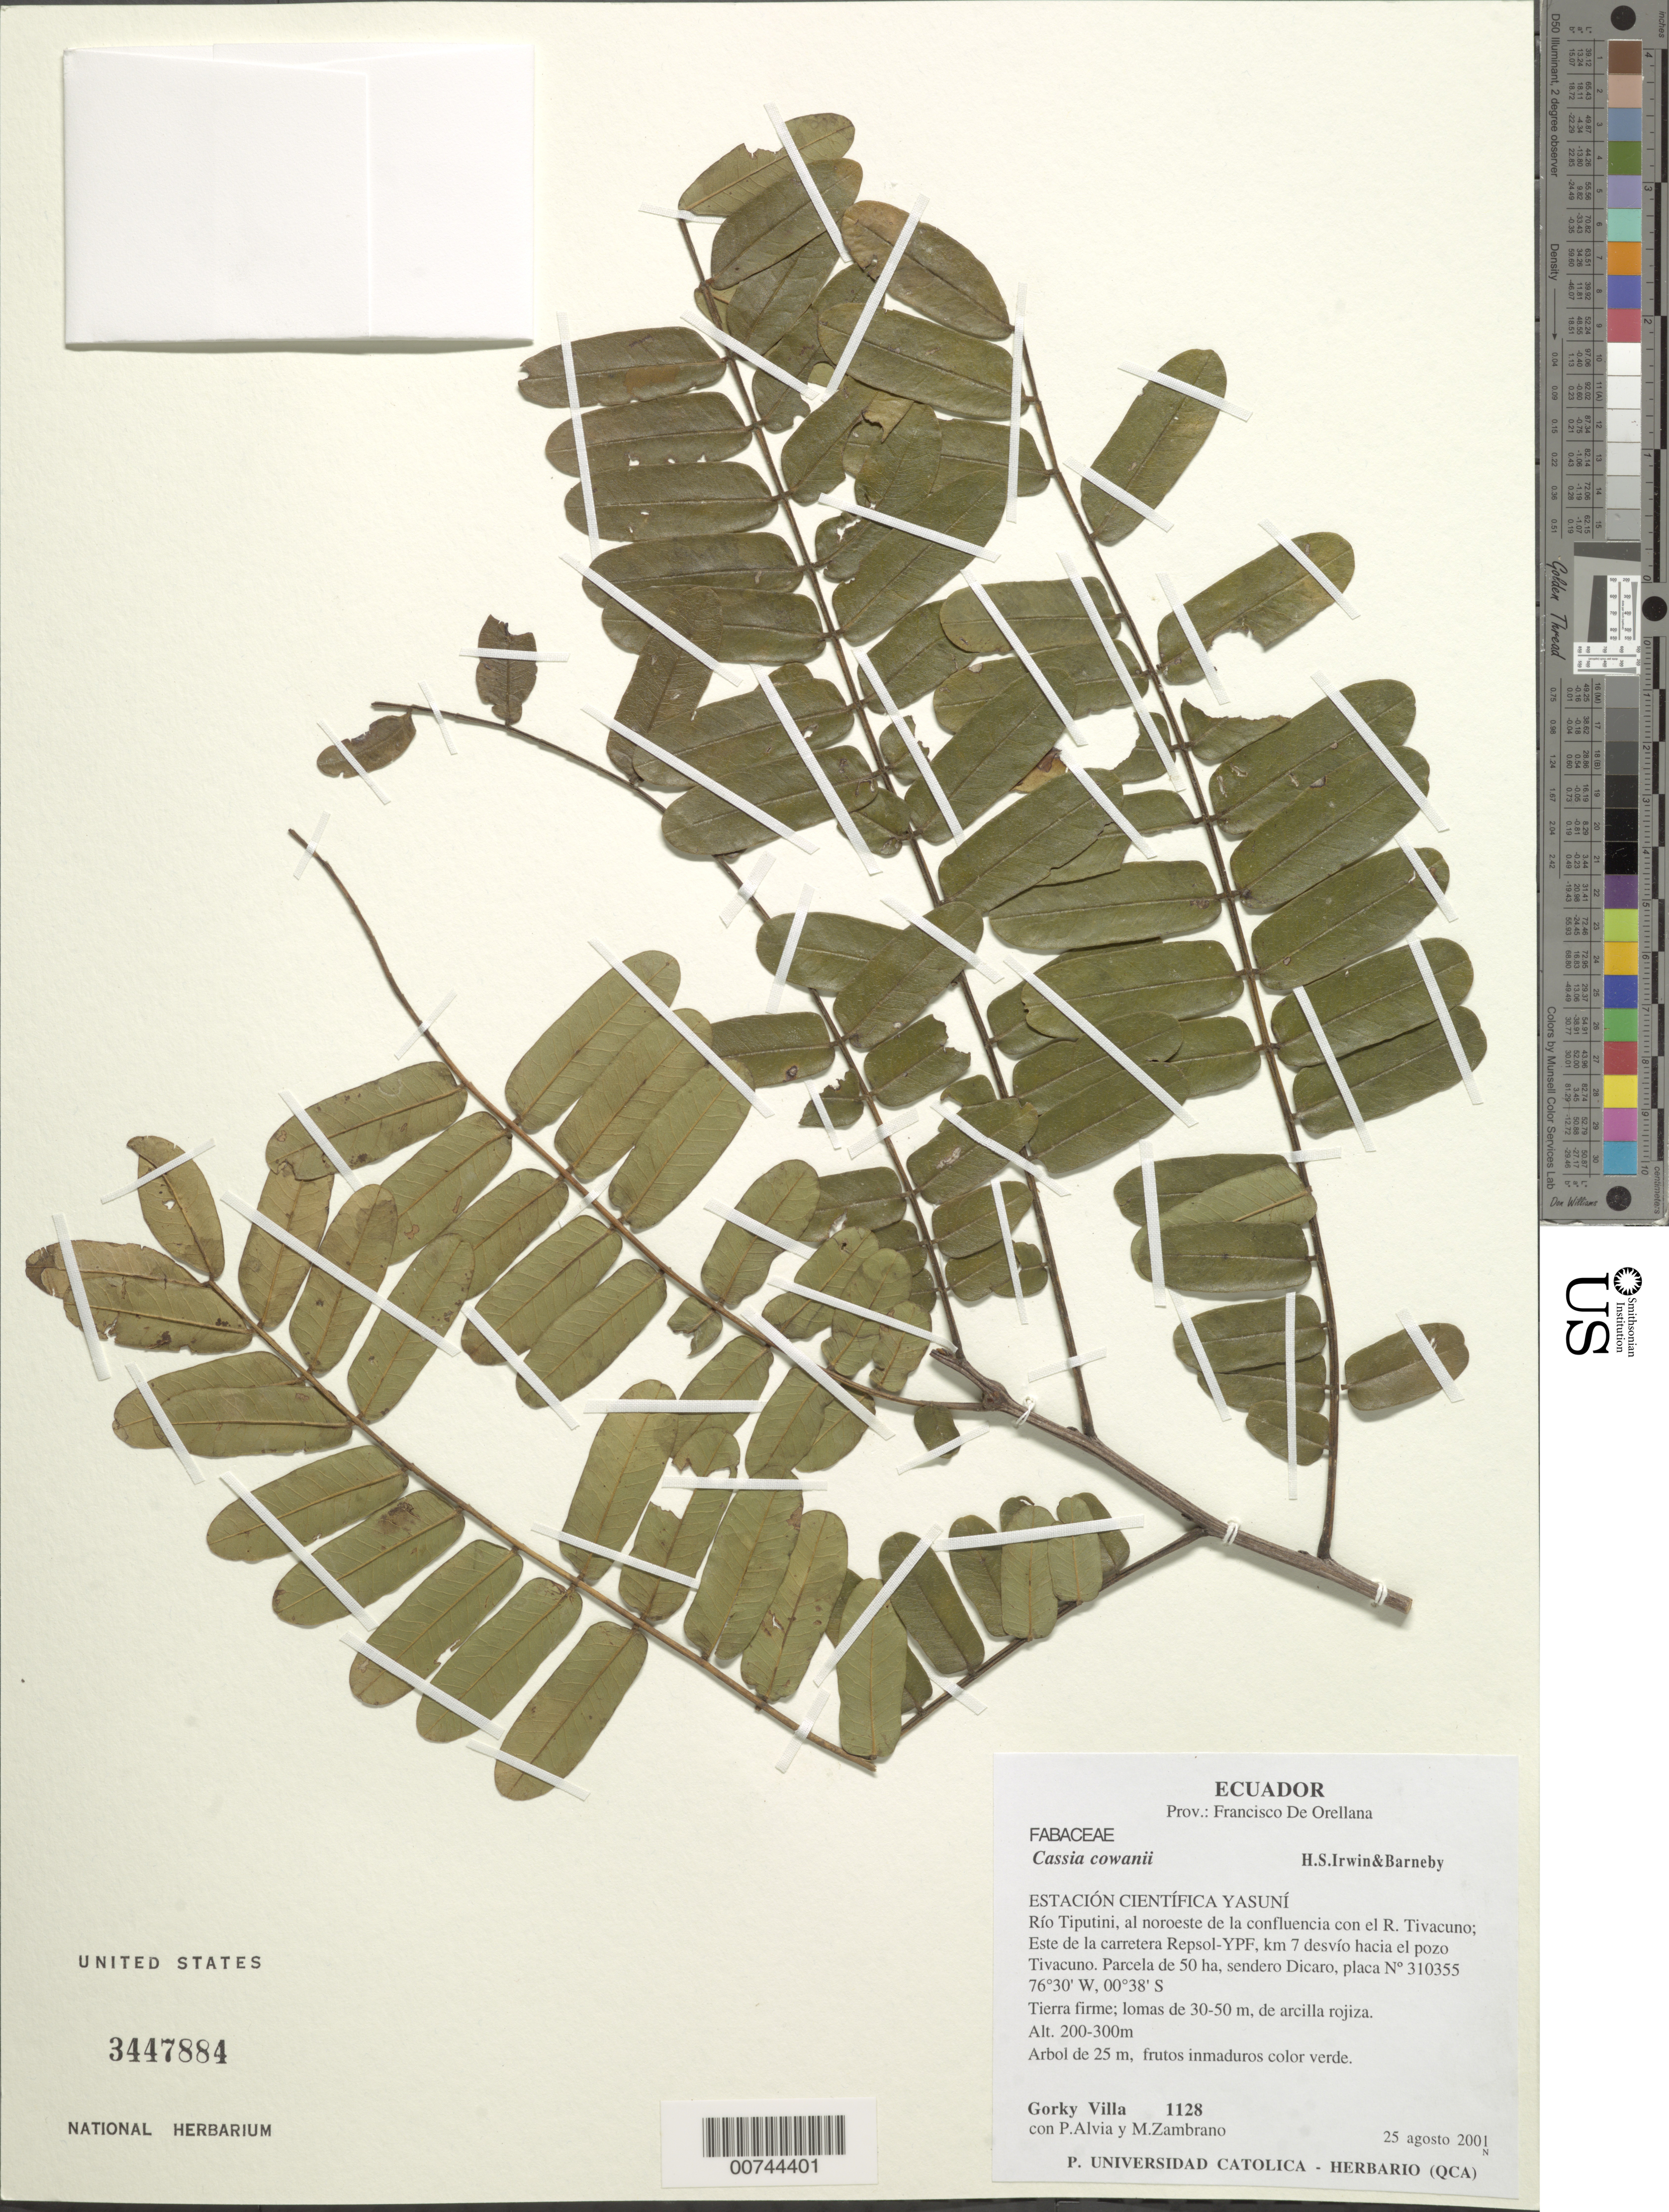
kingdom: Plantae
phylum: Tracheophyta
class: Magnoliopsida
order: Fabales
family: Fabaceae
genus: Cassia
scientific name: Cassia cowanii var. cowanii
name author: H.S. Irwin & Barneby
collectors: G. Villa, P. Alvia & M. Zambrano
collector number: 1128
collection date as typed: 25 Aug 2001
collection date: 2001-08-25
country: Ecuador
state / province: Orellana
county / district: Francisco de Orellana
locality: Coca. Puerto Francisco de Orellana. [Province originally recorded as Napo.]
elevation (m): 200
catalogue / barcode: US 3447884